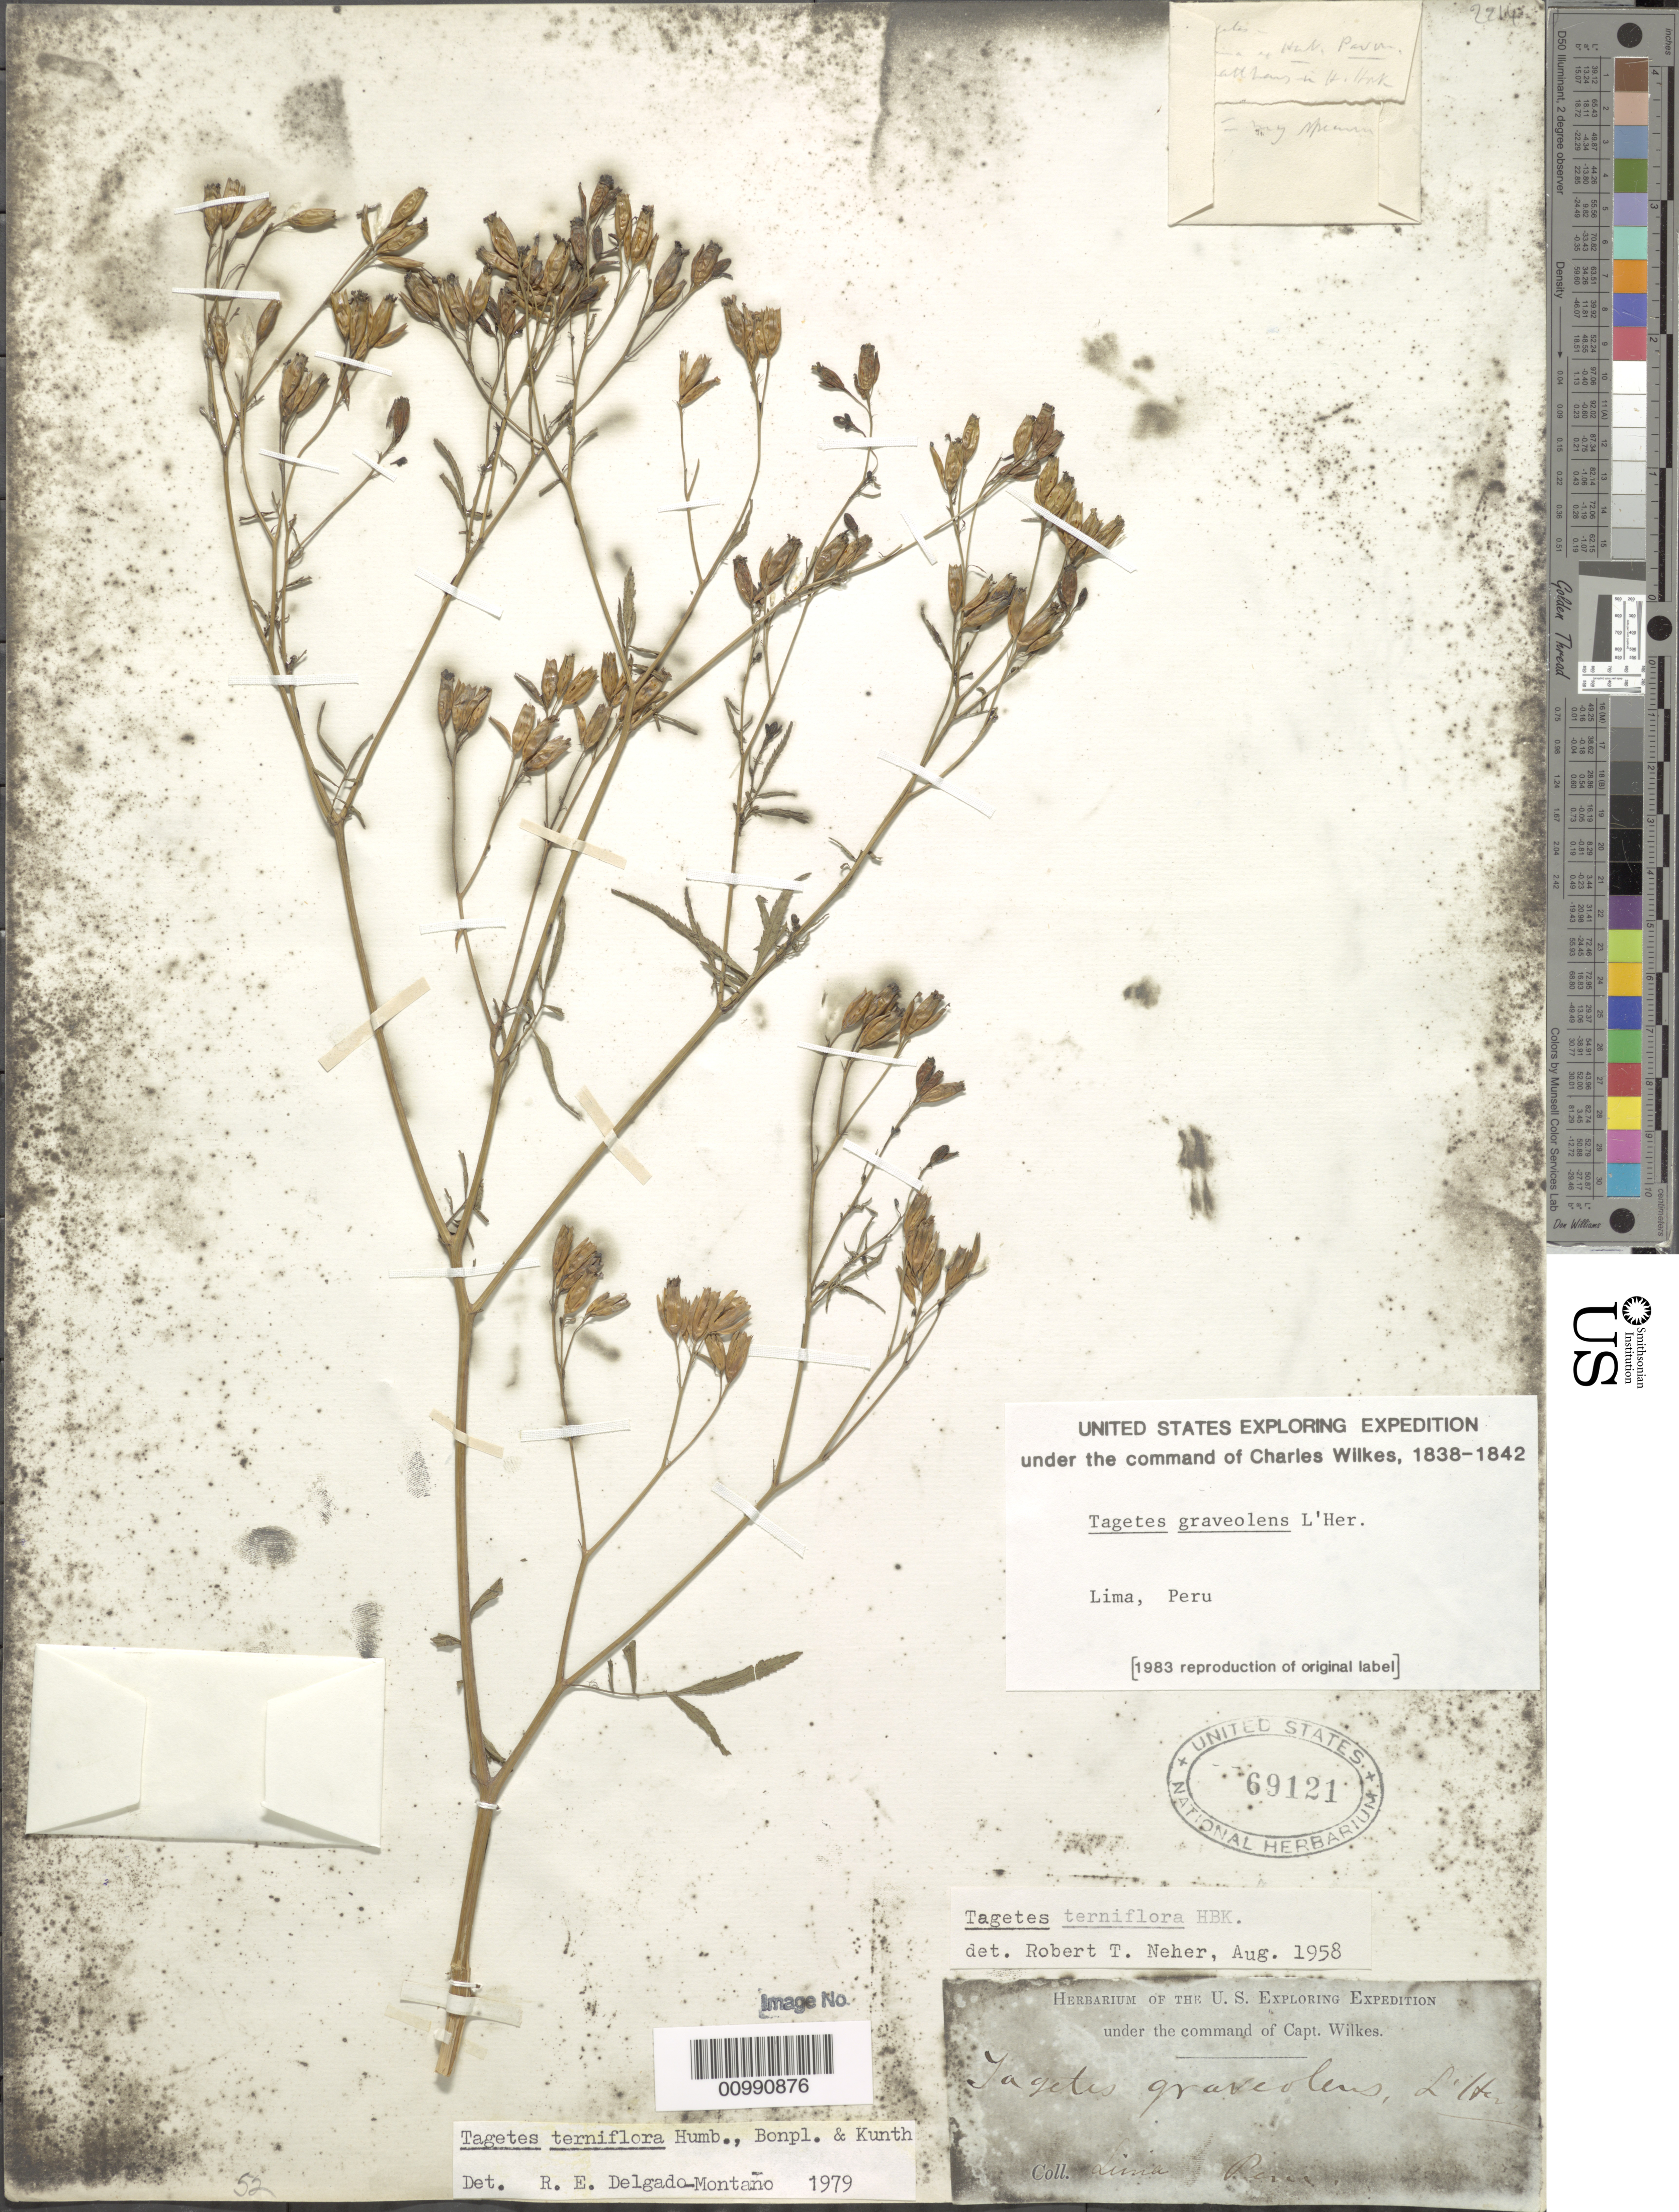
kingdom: Plantae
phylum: Tracheophyta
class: Magnoliopsida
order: Asterales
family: Asteraceae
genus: Tagetes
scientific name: Tagetes terniflora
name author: Kunth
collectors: Wilkes Explor. Exped.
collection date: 1838/1842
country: Peru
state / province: Lima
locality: Lima Peru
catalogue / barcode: US 69121